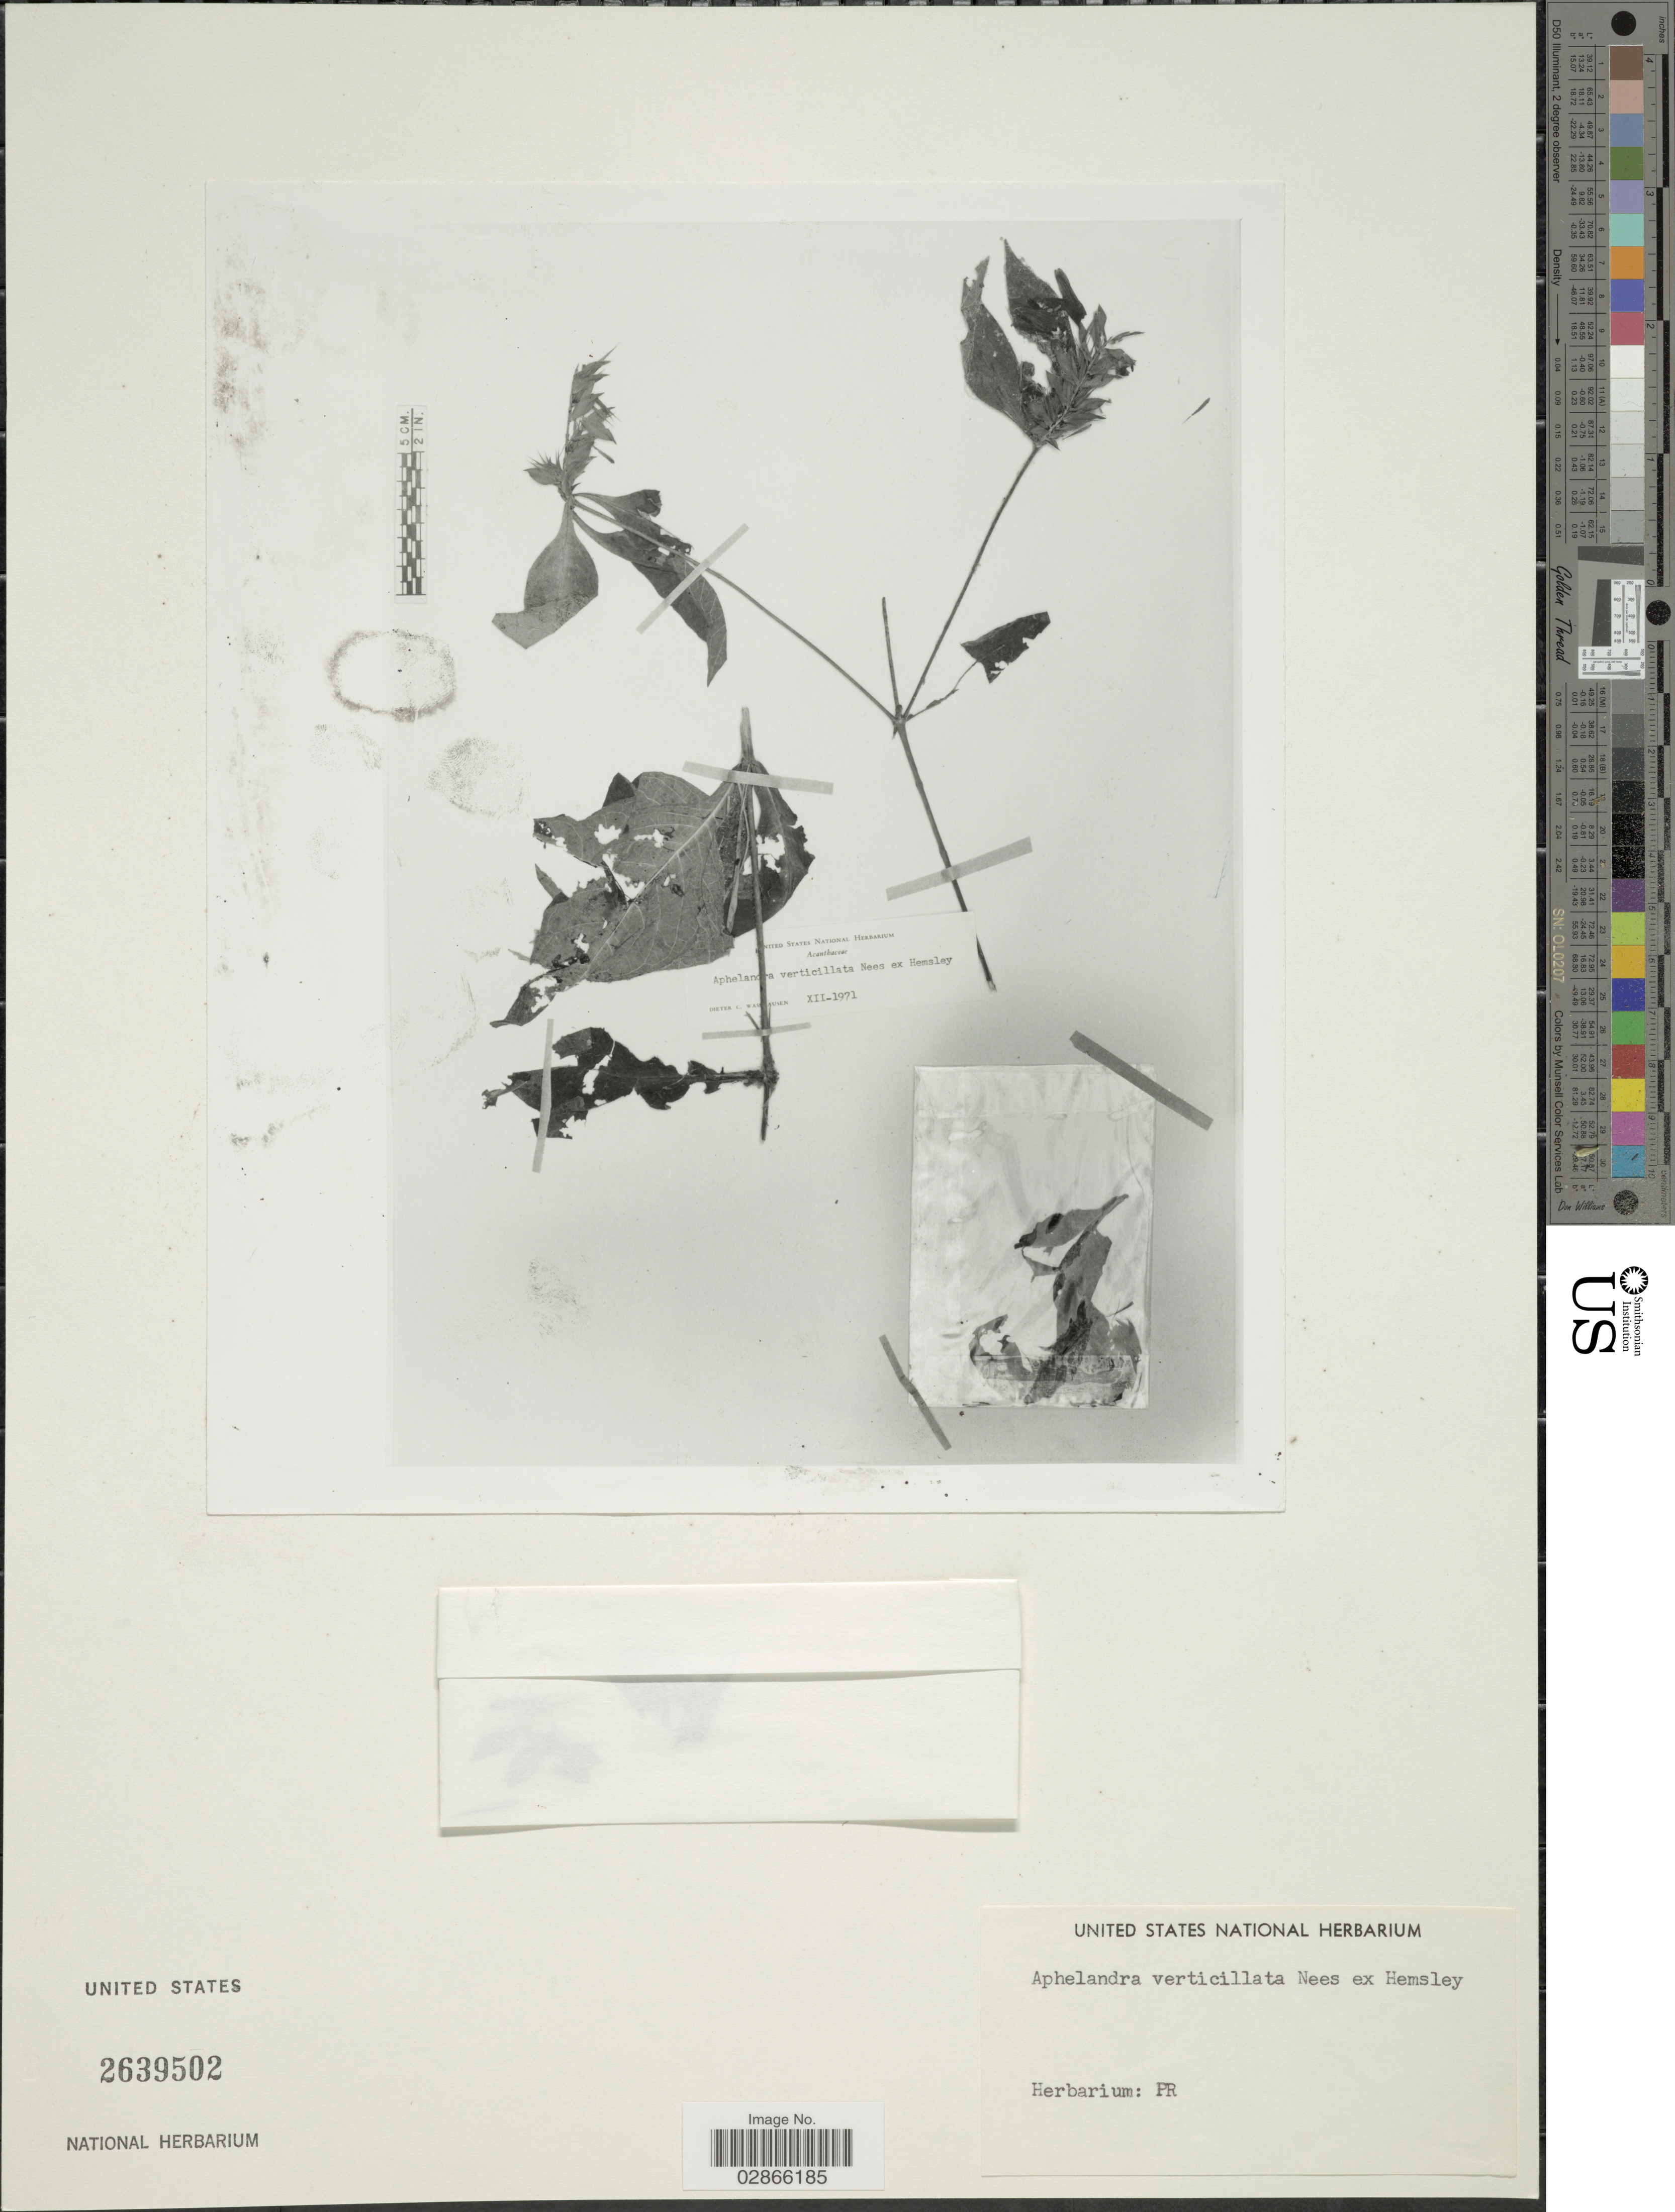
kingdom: Plantae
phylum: Tracheophyta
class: Magnoliopsida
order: Lamiales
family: Acanthaceae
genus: Aphelandra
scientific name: Aphelandra verticillata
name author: Nees ex Hemsl.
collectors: ex herb. United States National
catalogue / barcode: US 2639502